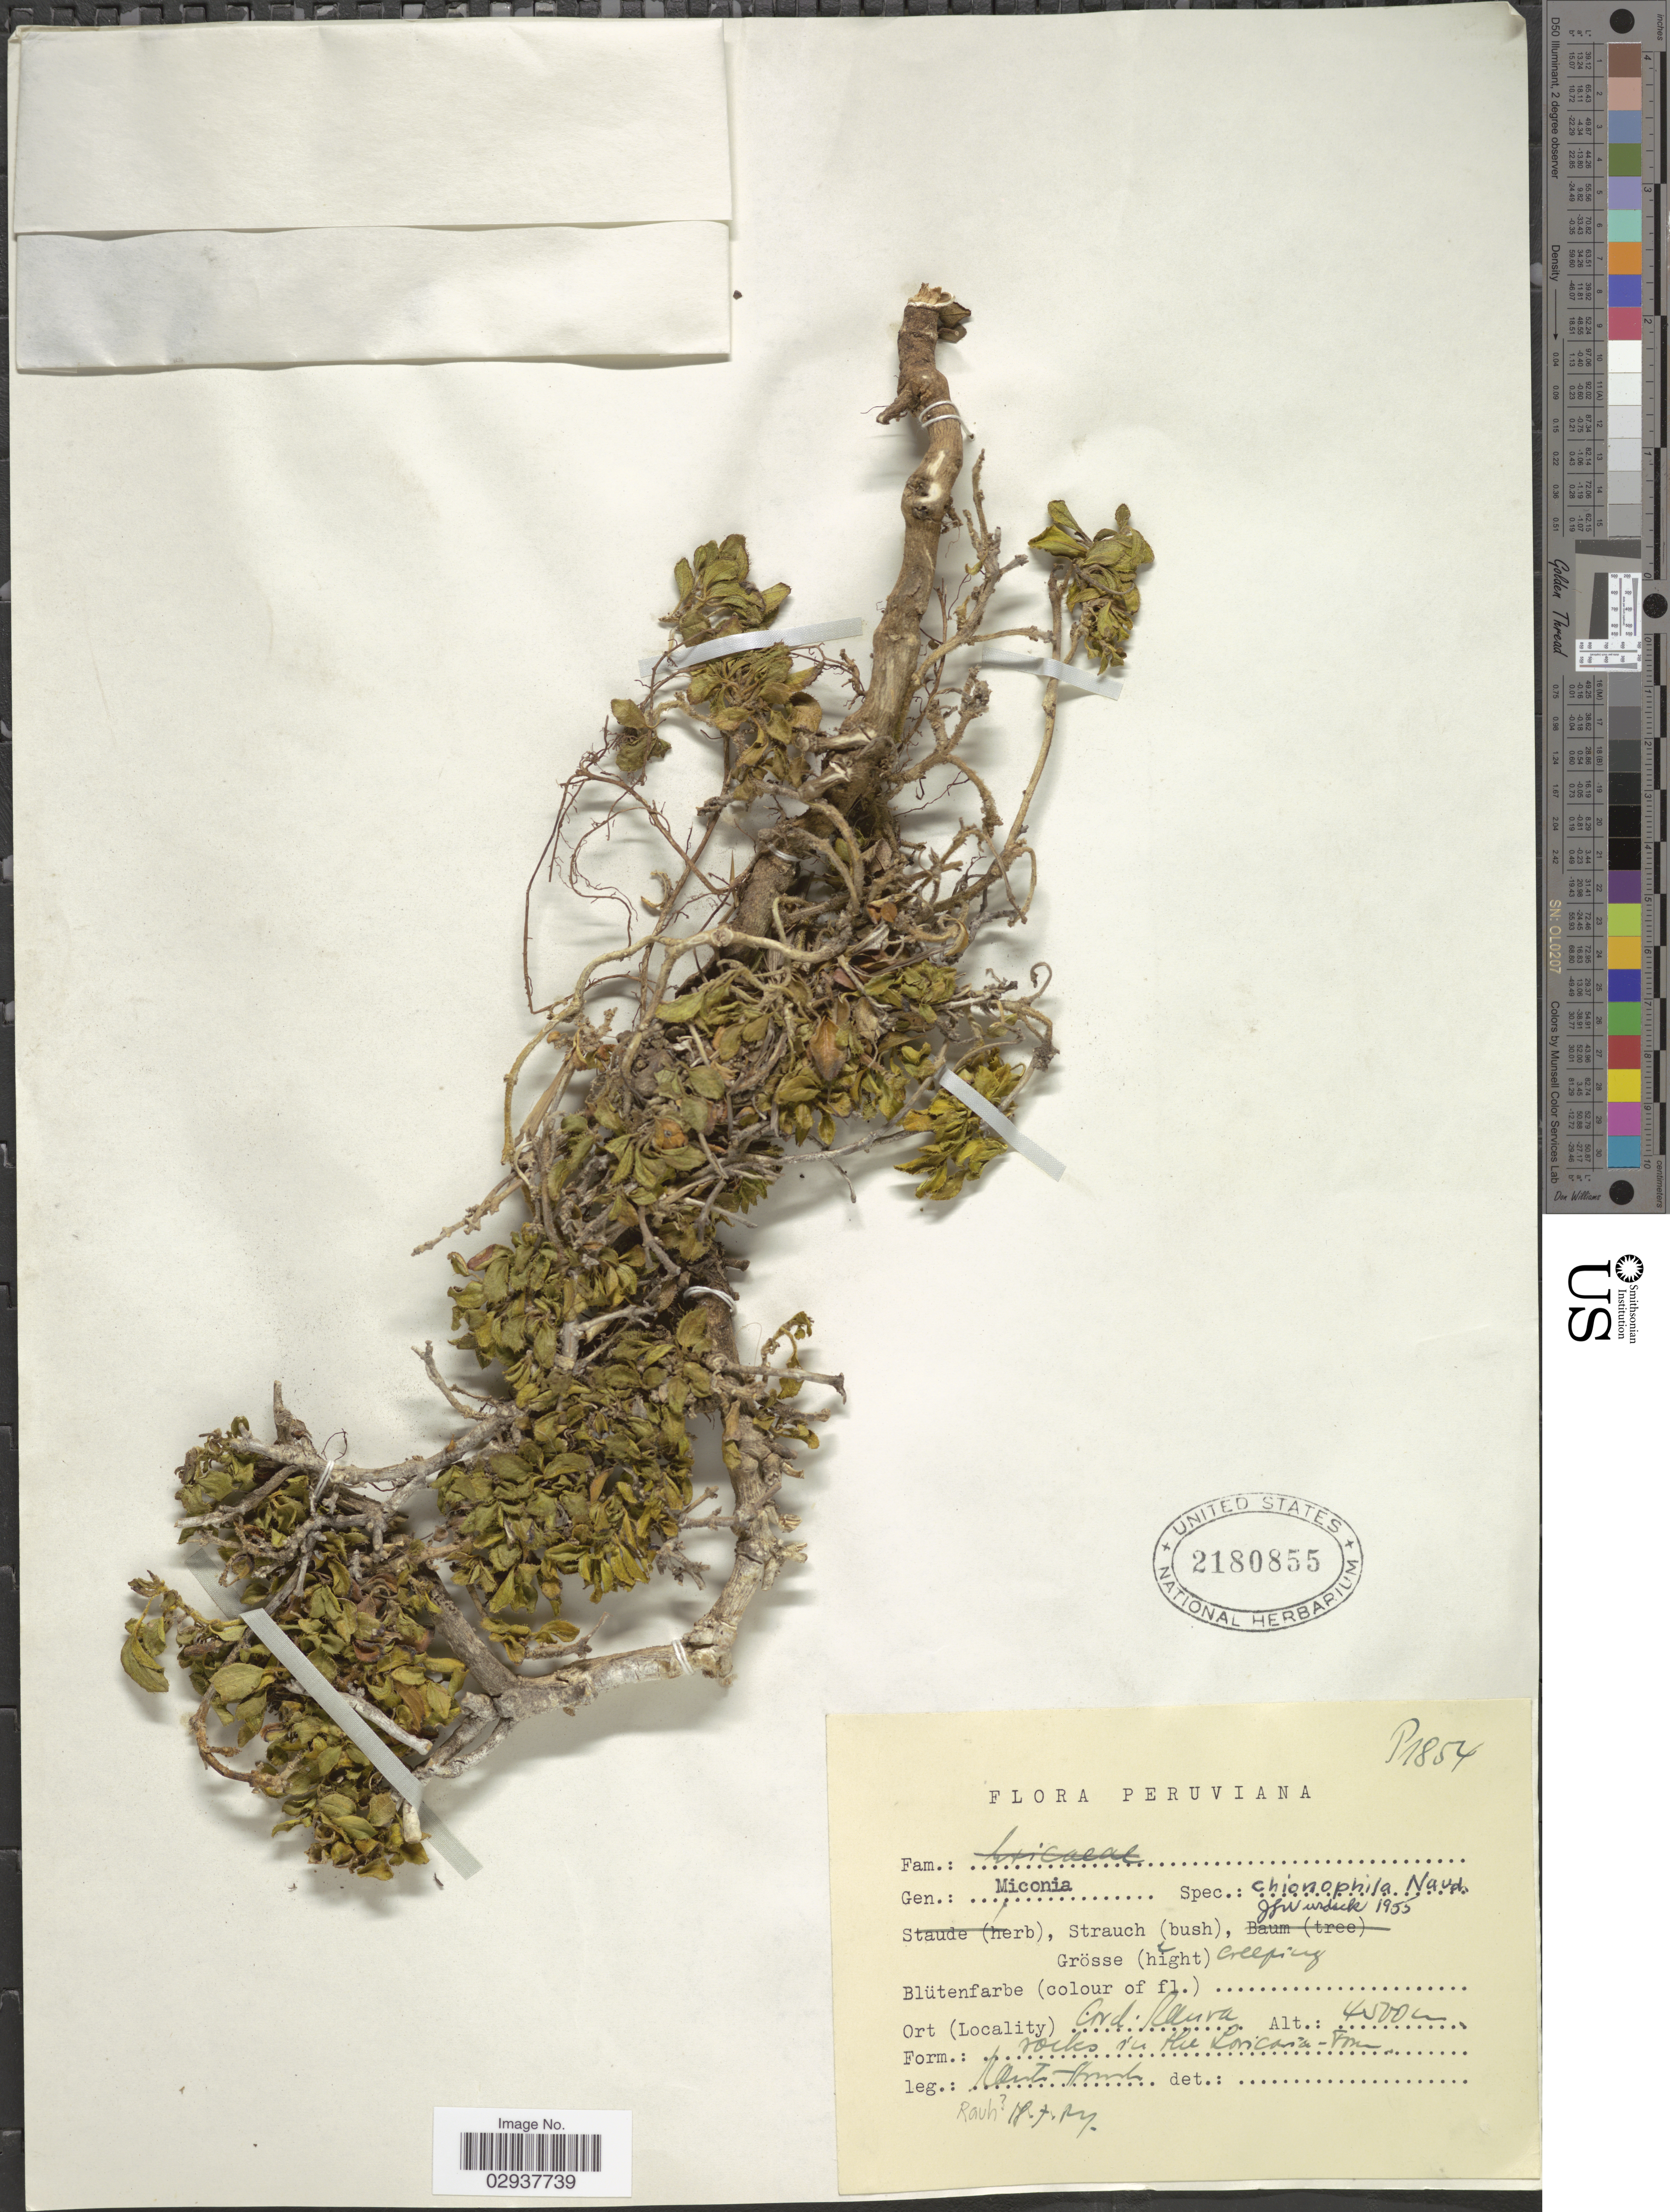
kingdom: Plantae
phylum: Tracheophyta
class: Magnoliopsida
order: Myrtales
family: Melastomataceae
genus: Miconia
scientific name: Miconia chionophila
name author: Naudin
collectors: W. Rauh & G. Hirsch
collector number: P1854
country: Peru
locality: Cord. Raura. rocks on the Loncasa-Fm. [interpreted]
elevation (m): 4500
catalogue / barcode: US 2180855